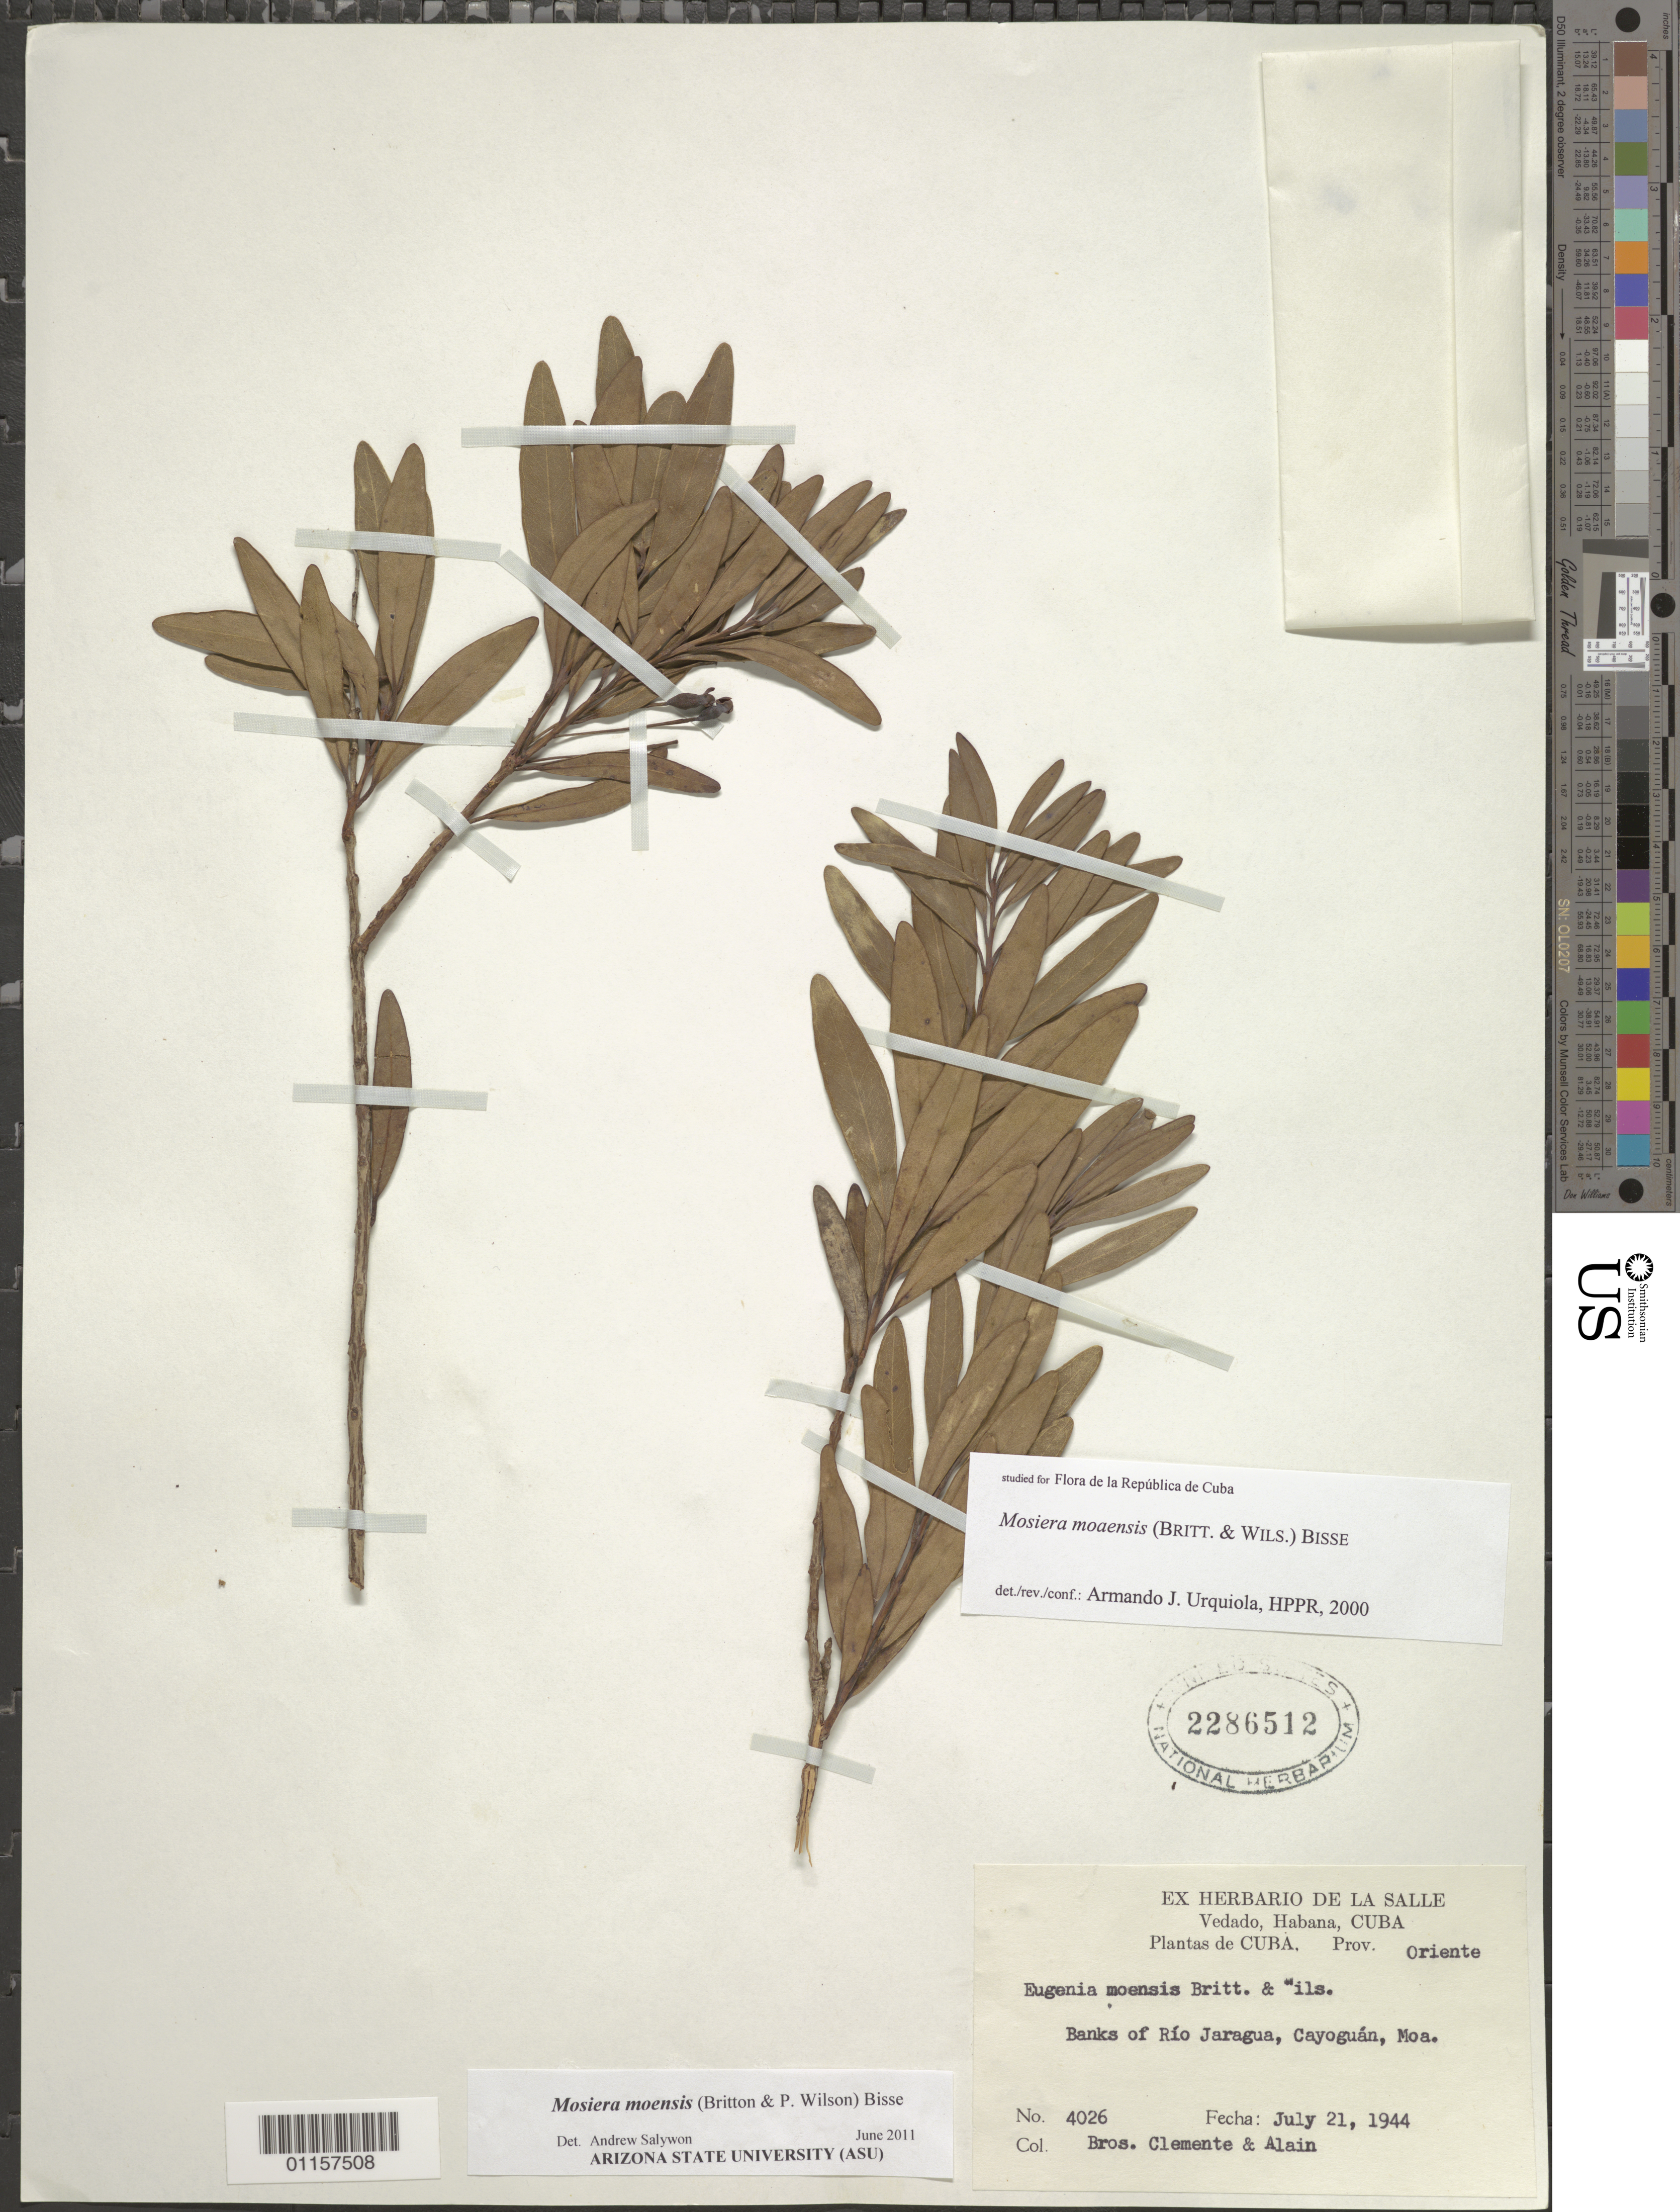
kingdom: Plantae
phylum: Tracheophyta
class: Magnoliopsida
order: Myrtales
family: Myrtaceae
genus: Mosiera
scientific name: Mosiera moaensis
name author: (Britton & P. Wilson) Bisse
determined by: Salywon, A. M., (ASU)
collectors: Bro. Clemente & A. H. Liogier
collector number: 4026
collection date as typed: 21 Jul 1944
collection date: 1944-07-21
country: Cuba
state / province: Holguín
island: Cuba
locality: Sierra de Mícara, Mayarí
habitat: River banks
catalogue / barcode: US 2286512